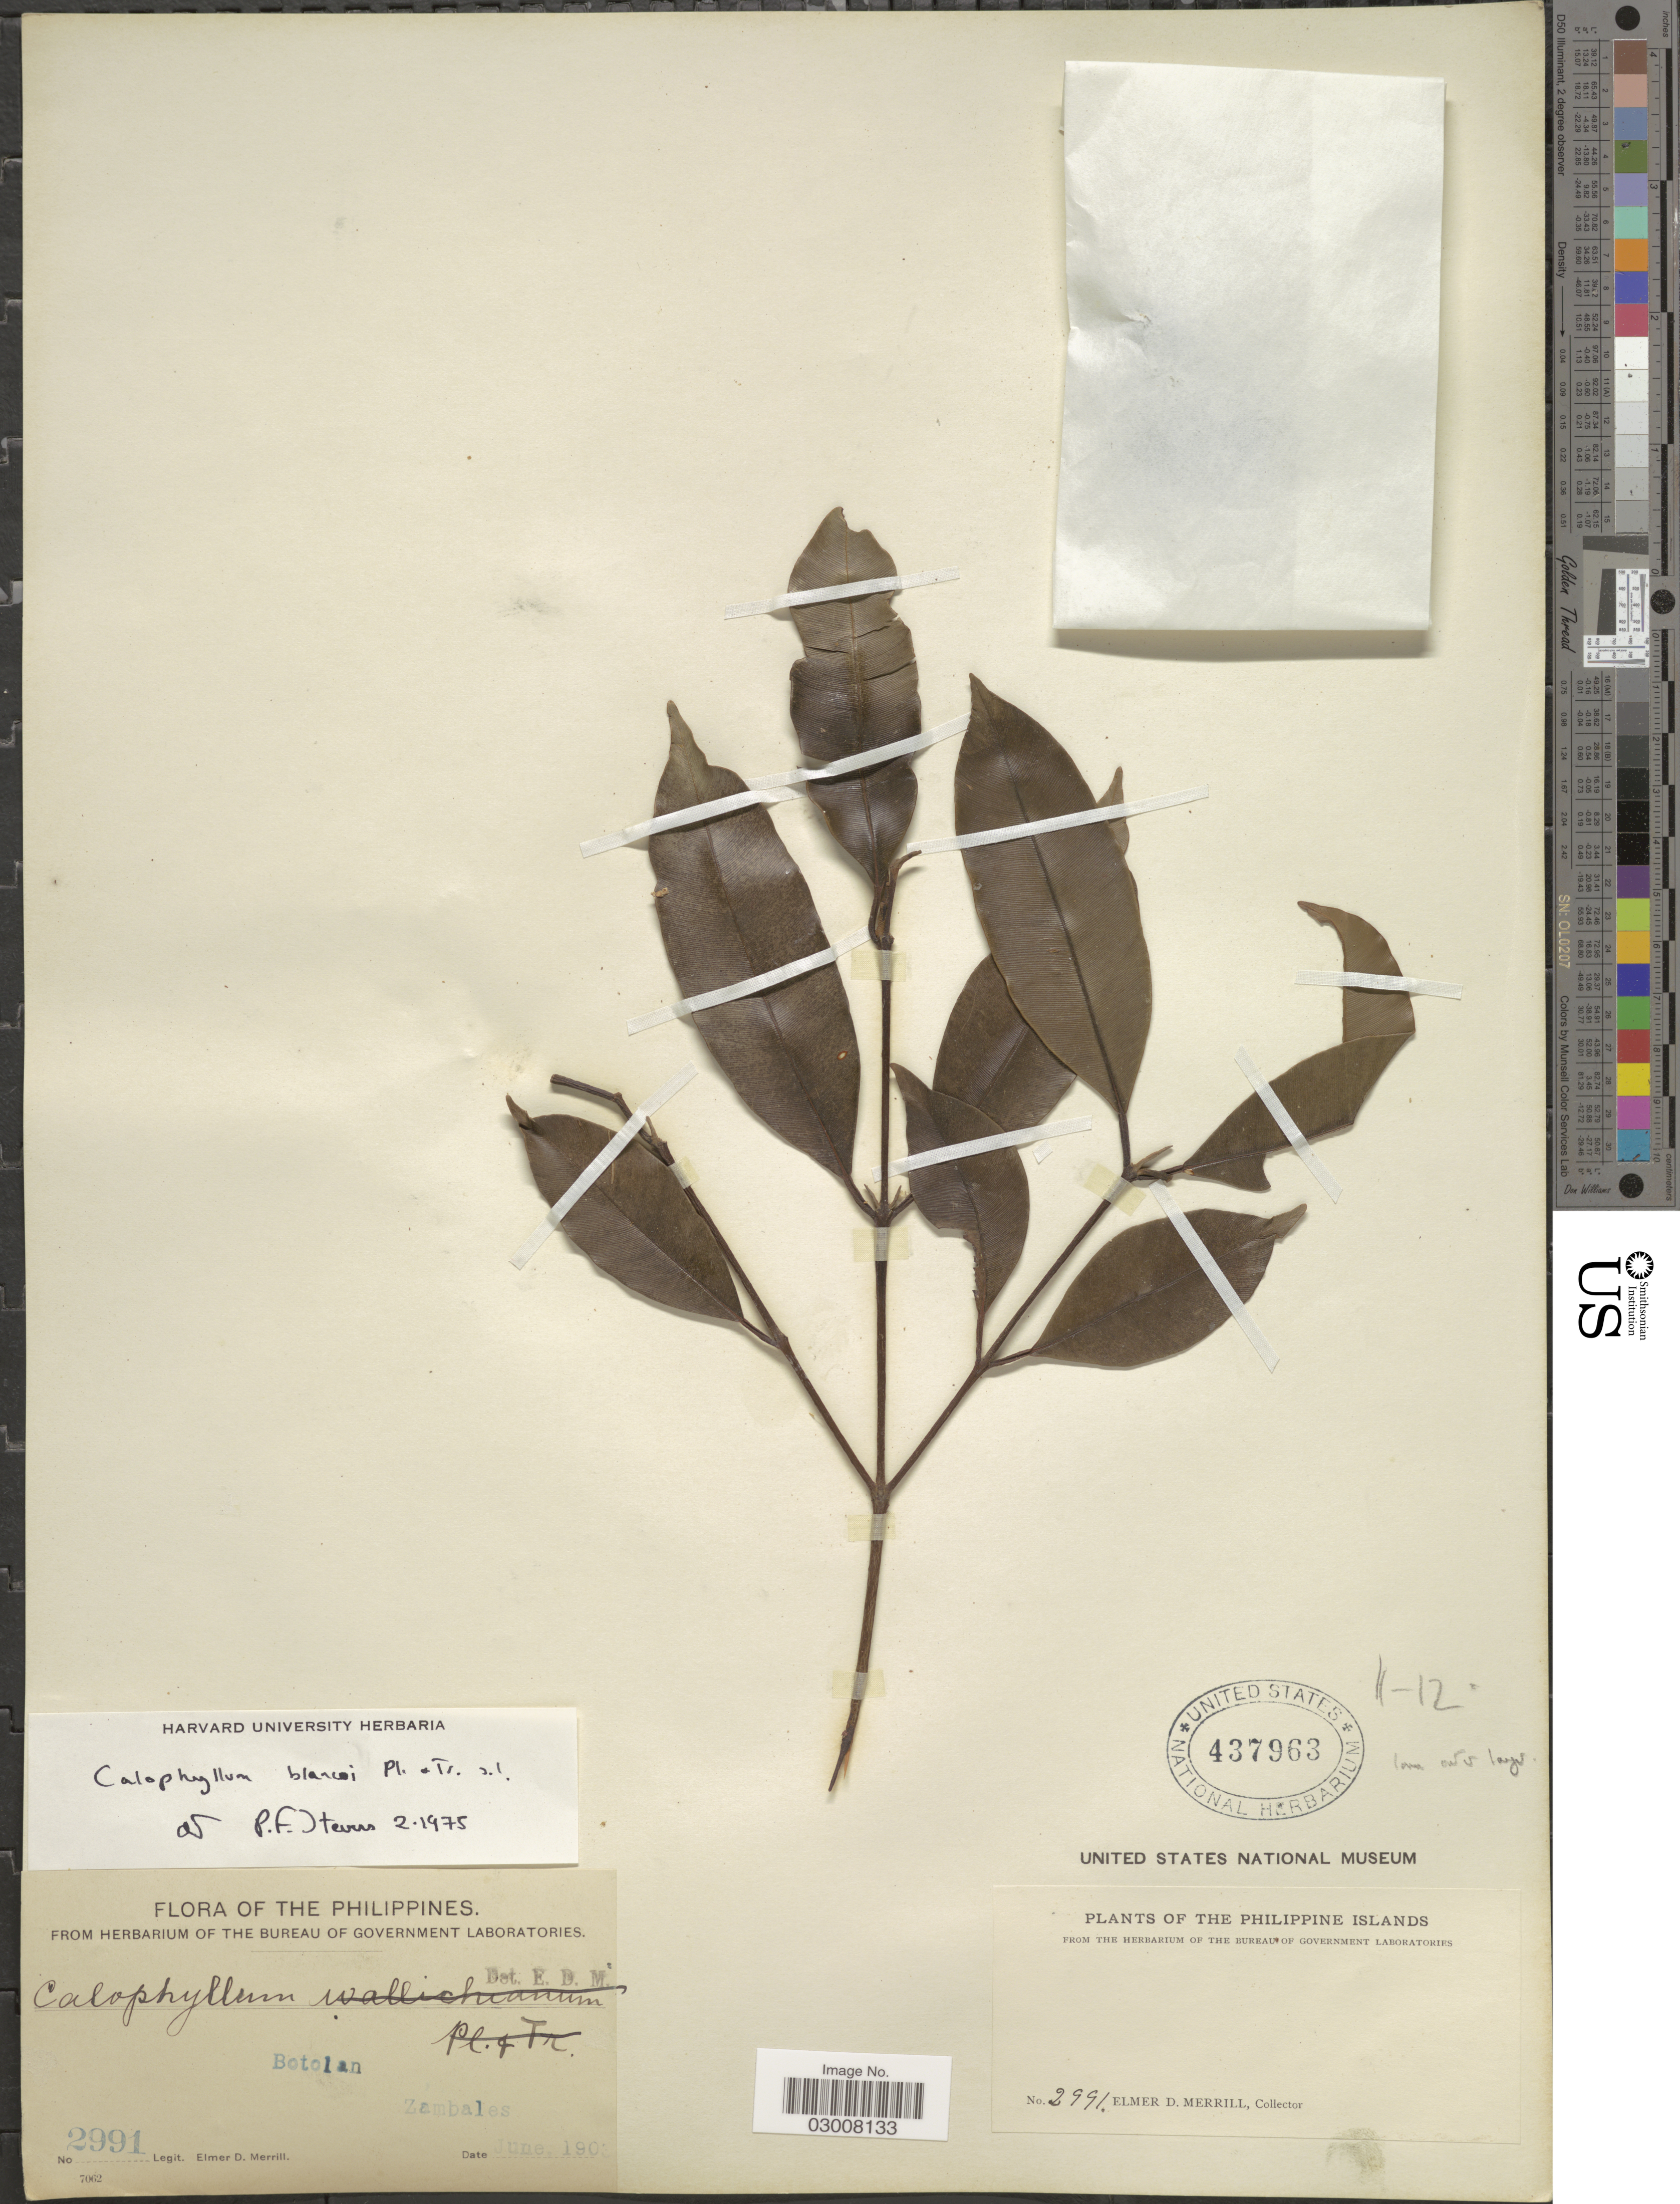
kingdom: Plantae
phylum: Tracheophyta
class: Magnoliopsida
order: Malpighiales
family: Calophyllaceae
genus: Calophyllum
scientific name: Calophyllum blancoi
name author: Planch. & Triana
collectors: E. D. Merrill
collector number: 2991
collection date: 1903-06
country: Philippines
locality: Botolan, Zambales.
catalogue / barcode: US 437963